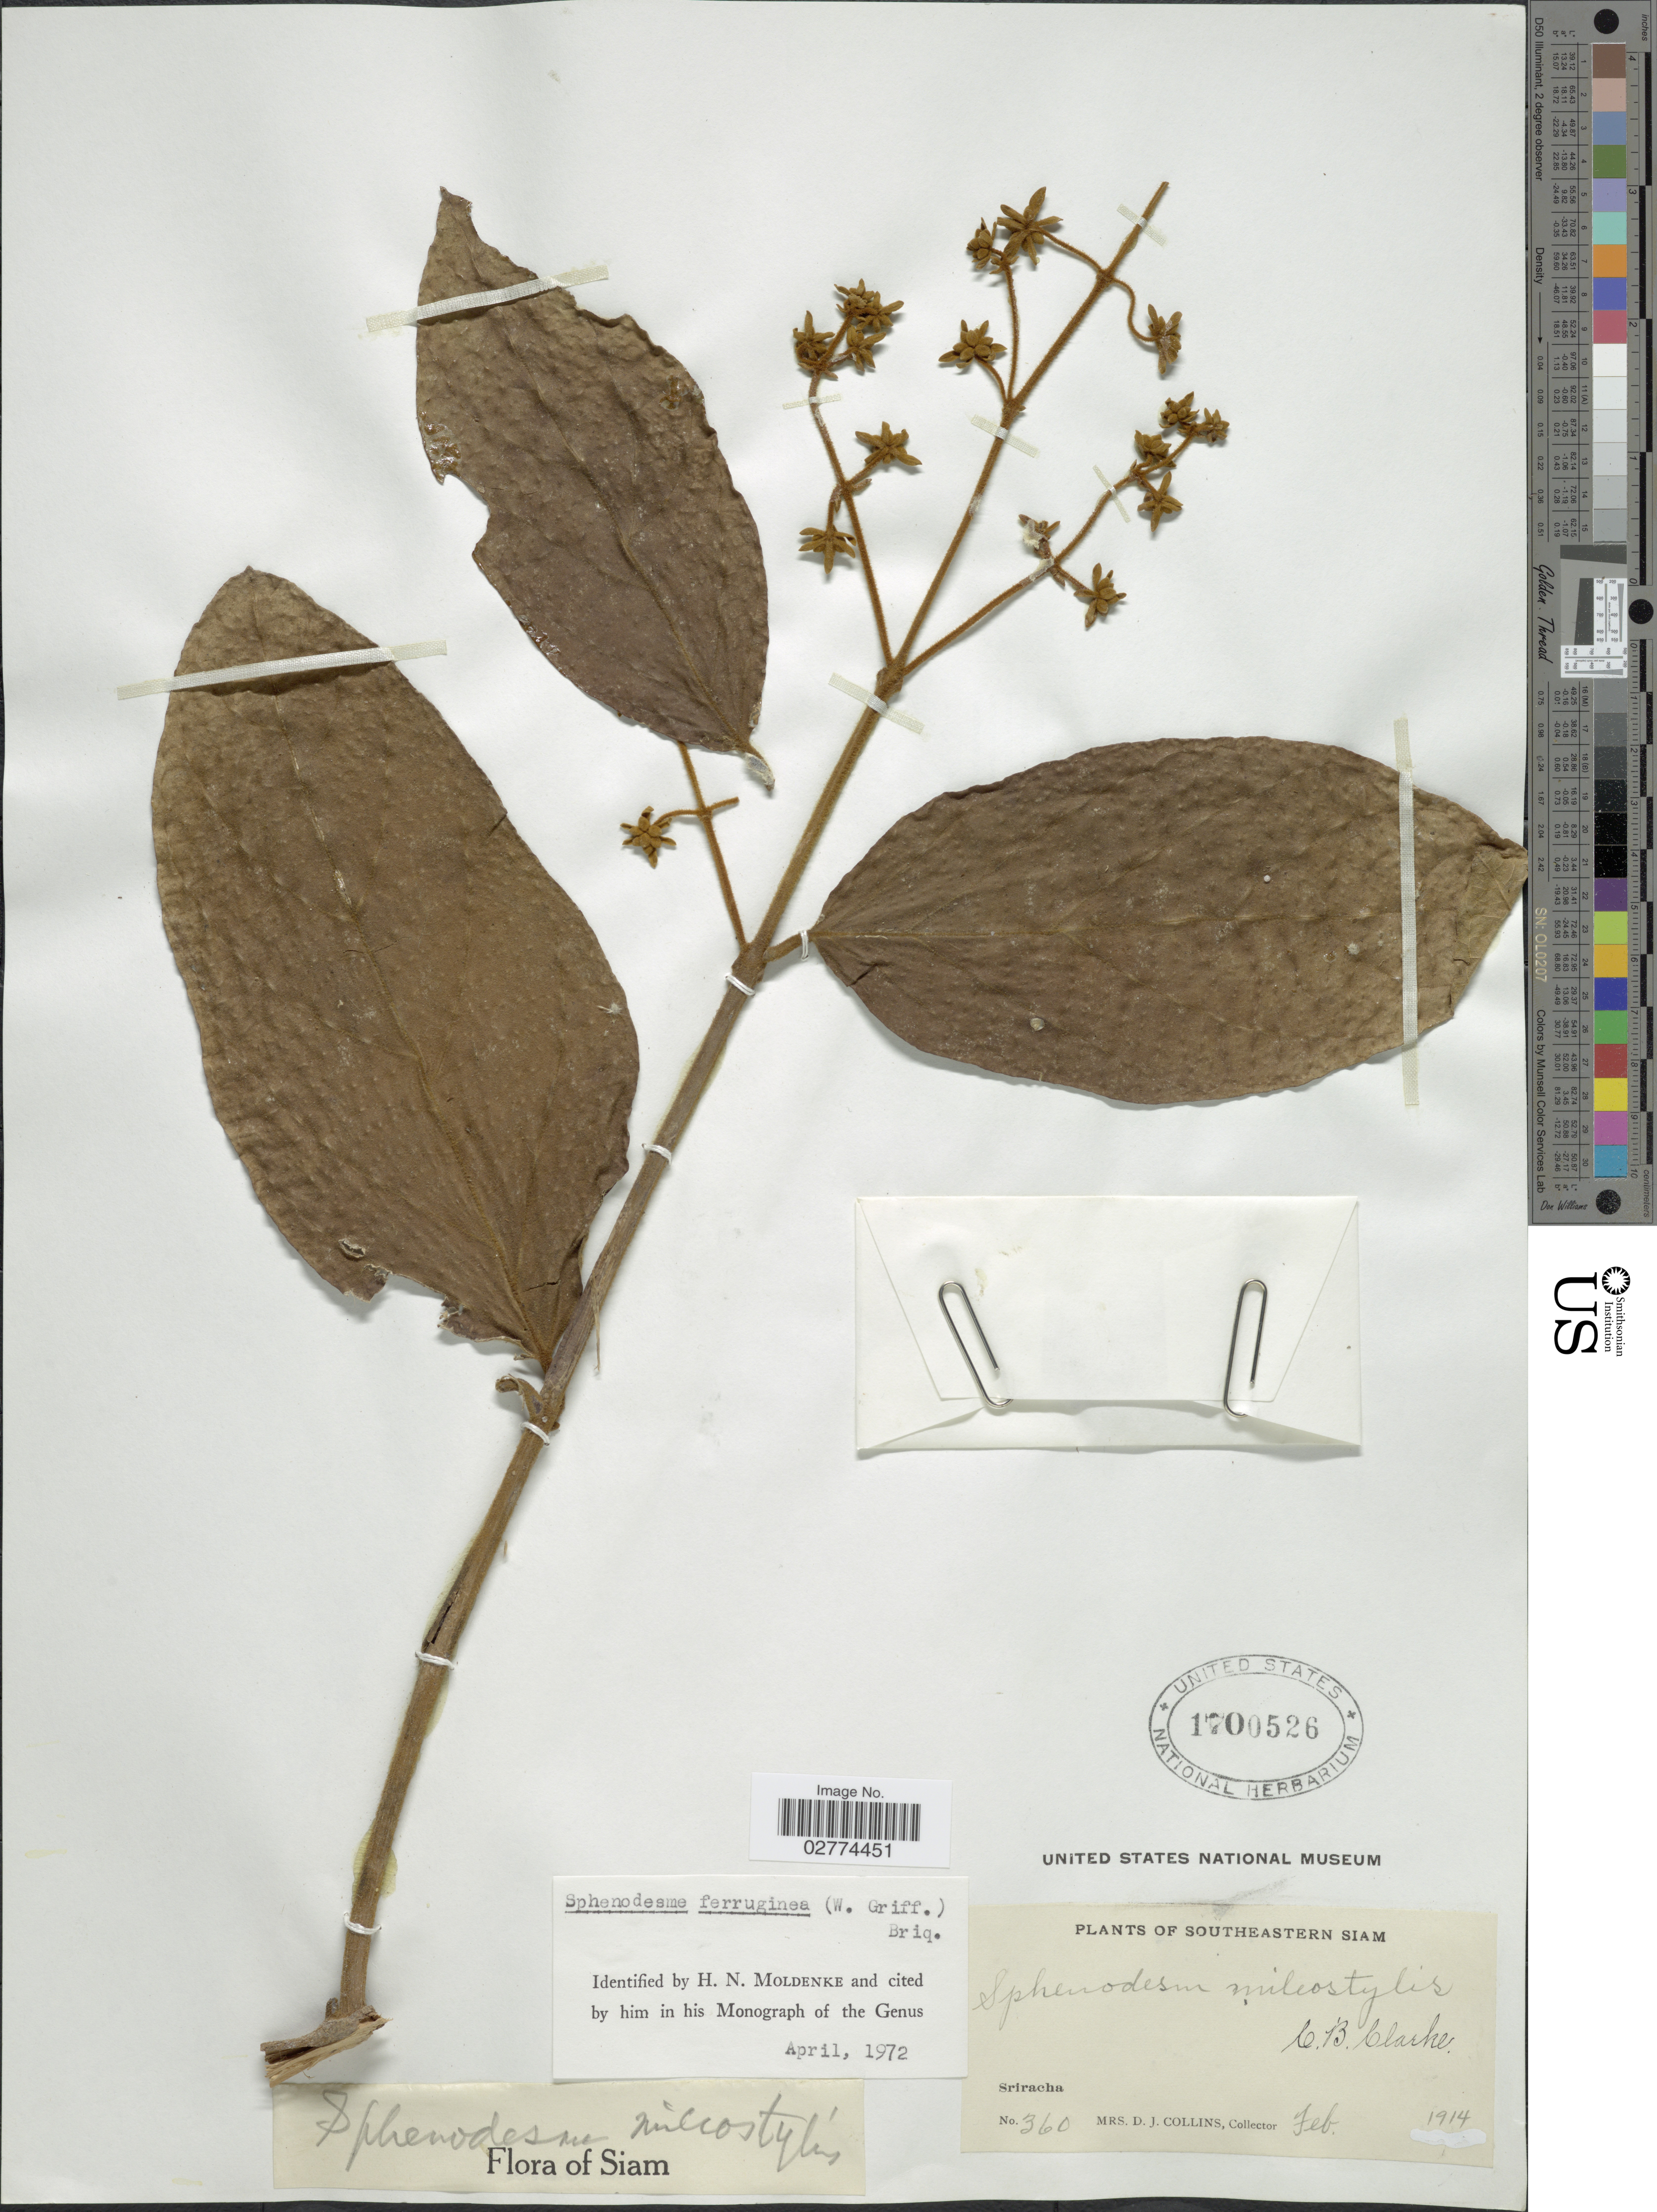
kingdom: Plantae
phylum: Tracheophyta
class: Magnoliopsida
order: Lamiales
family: Lamiaceae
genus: Sphenodesme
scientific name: Sphenodesme ferruginea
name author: (Griff.) Briq.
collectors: Mrs. D. J. Collins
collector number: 360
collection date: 1914-02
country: Thailand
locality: Southeastern Siam. Sriracha.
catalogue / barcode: US 1700526